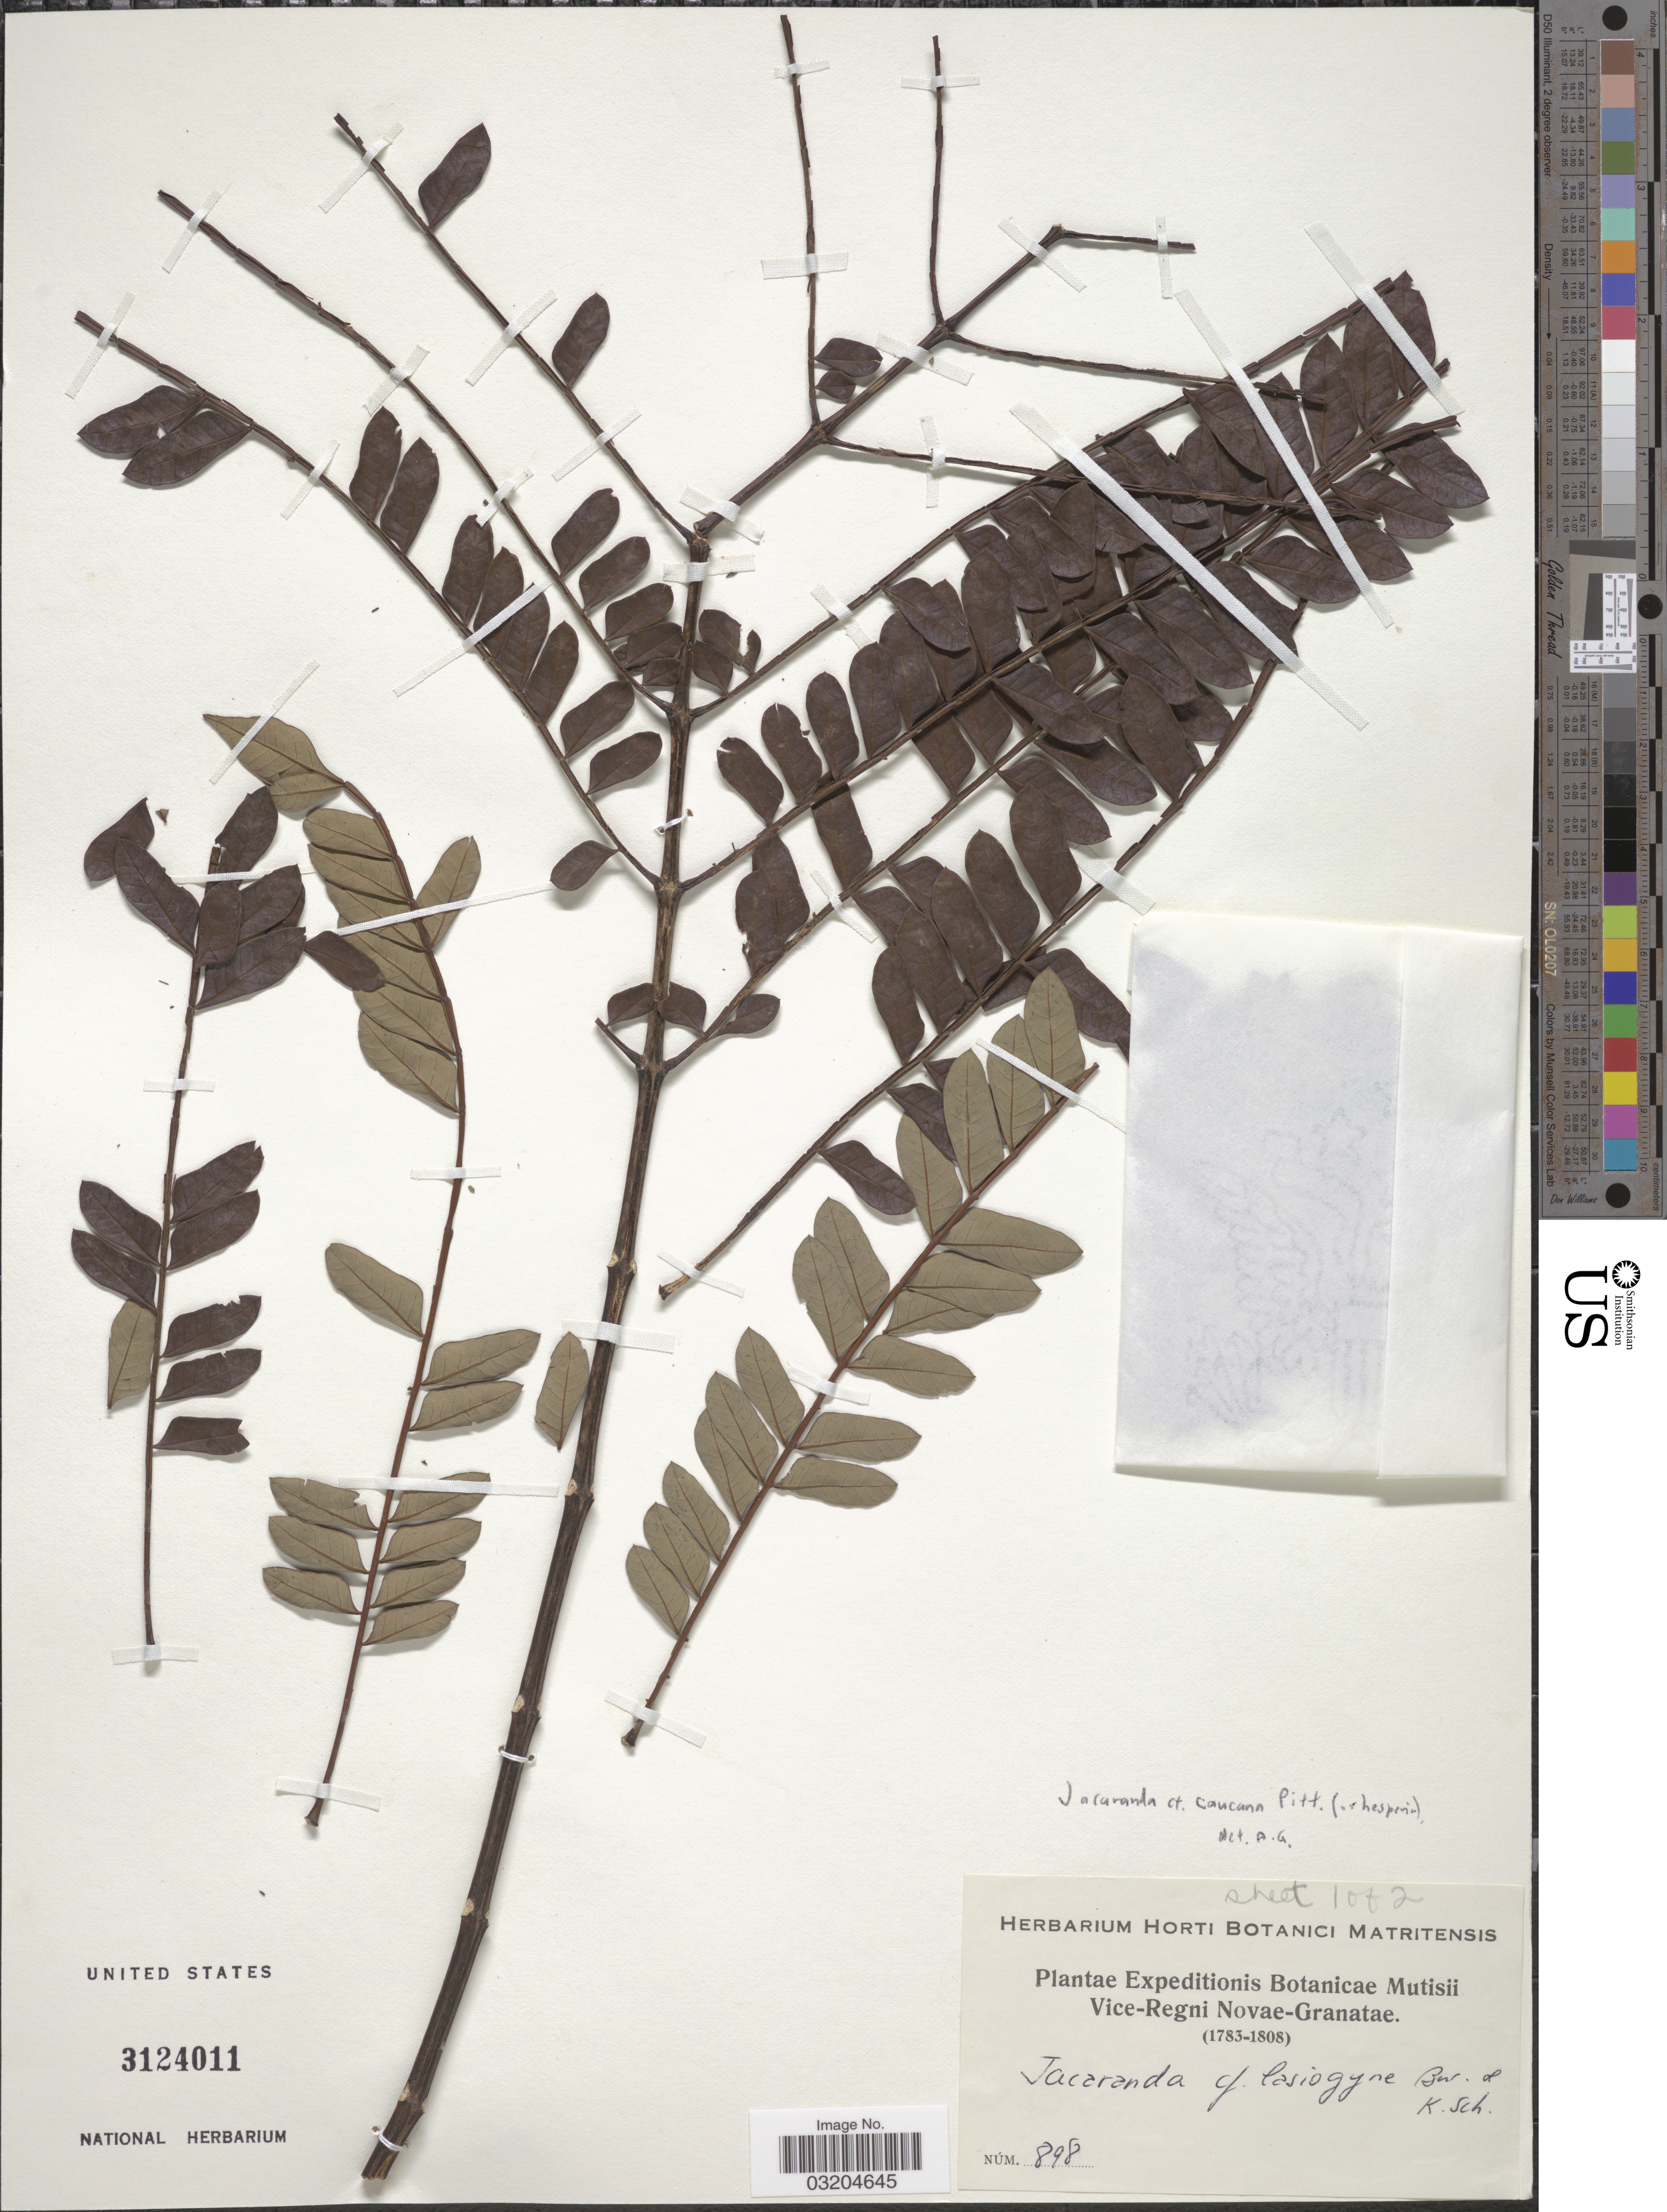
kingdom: Plantae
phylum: Tracheophyta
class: Magnoliopsida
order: Lamiales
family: Bignoniaceae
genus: Jacaranda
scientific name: Jacaranda hesperia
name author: Dugand G.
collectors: ex herb. Horti Botanici Matritensis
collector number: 898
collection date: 1783/1808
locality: Botanicae Mutisii Vice-Regni Novae-Granatae.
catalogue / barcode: US 3124011